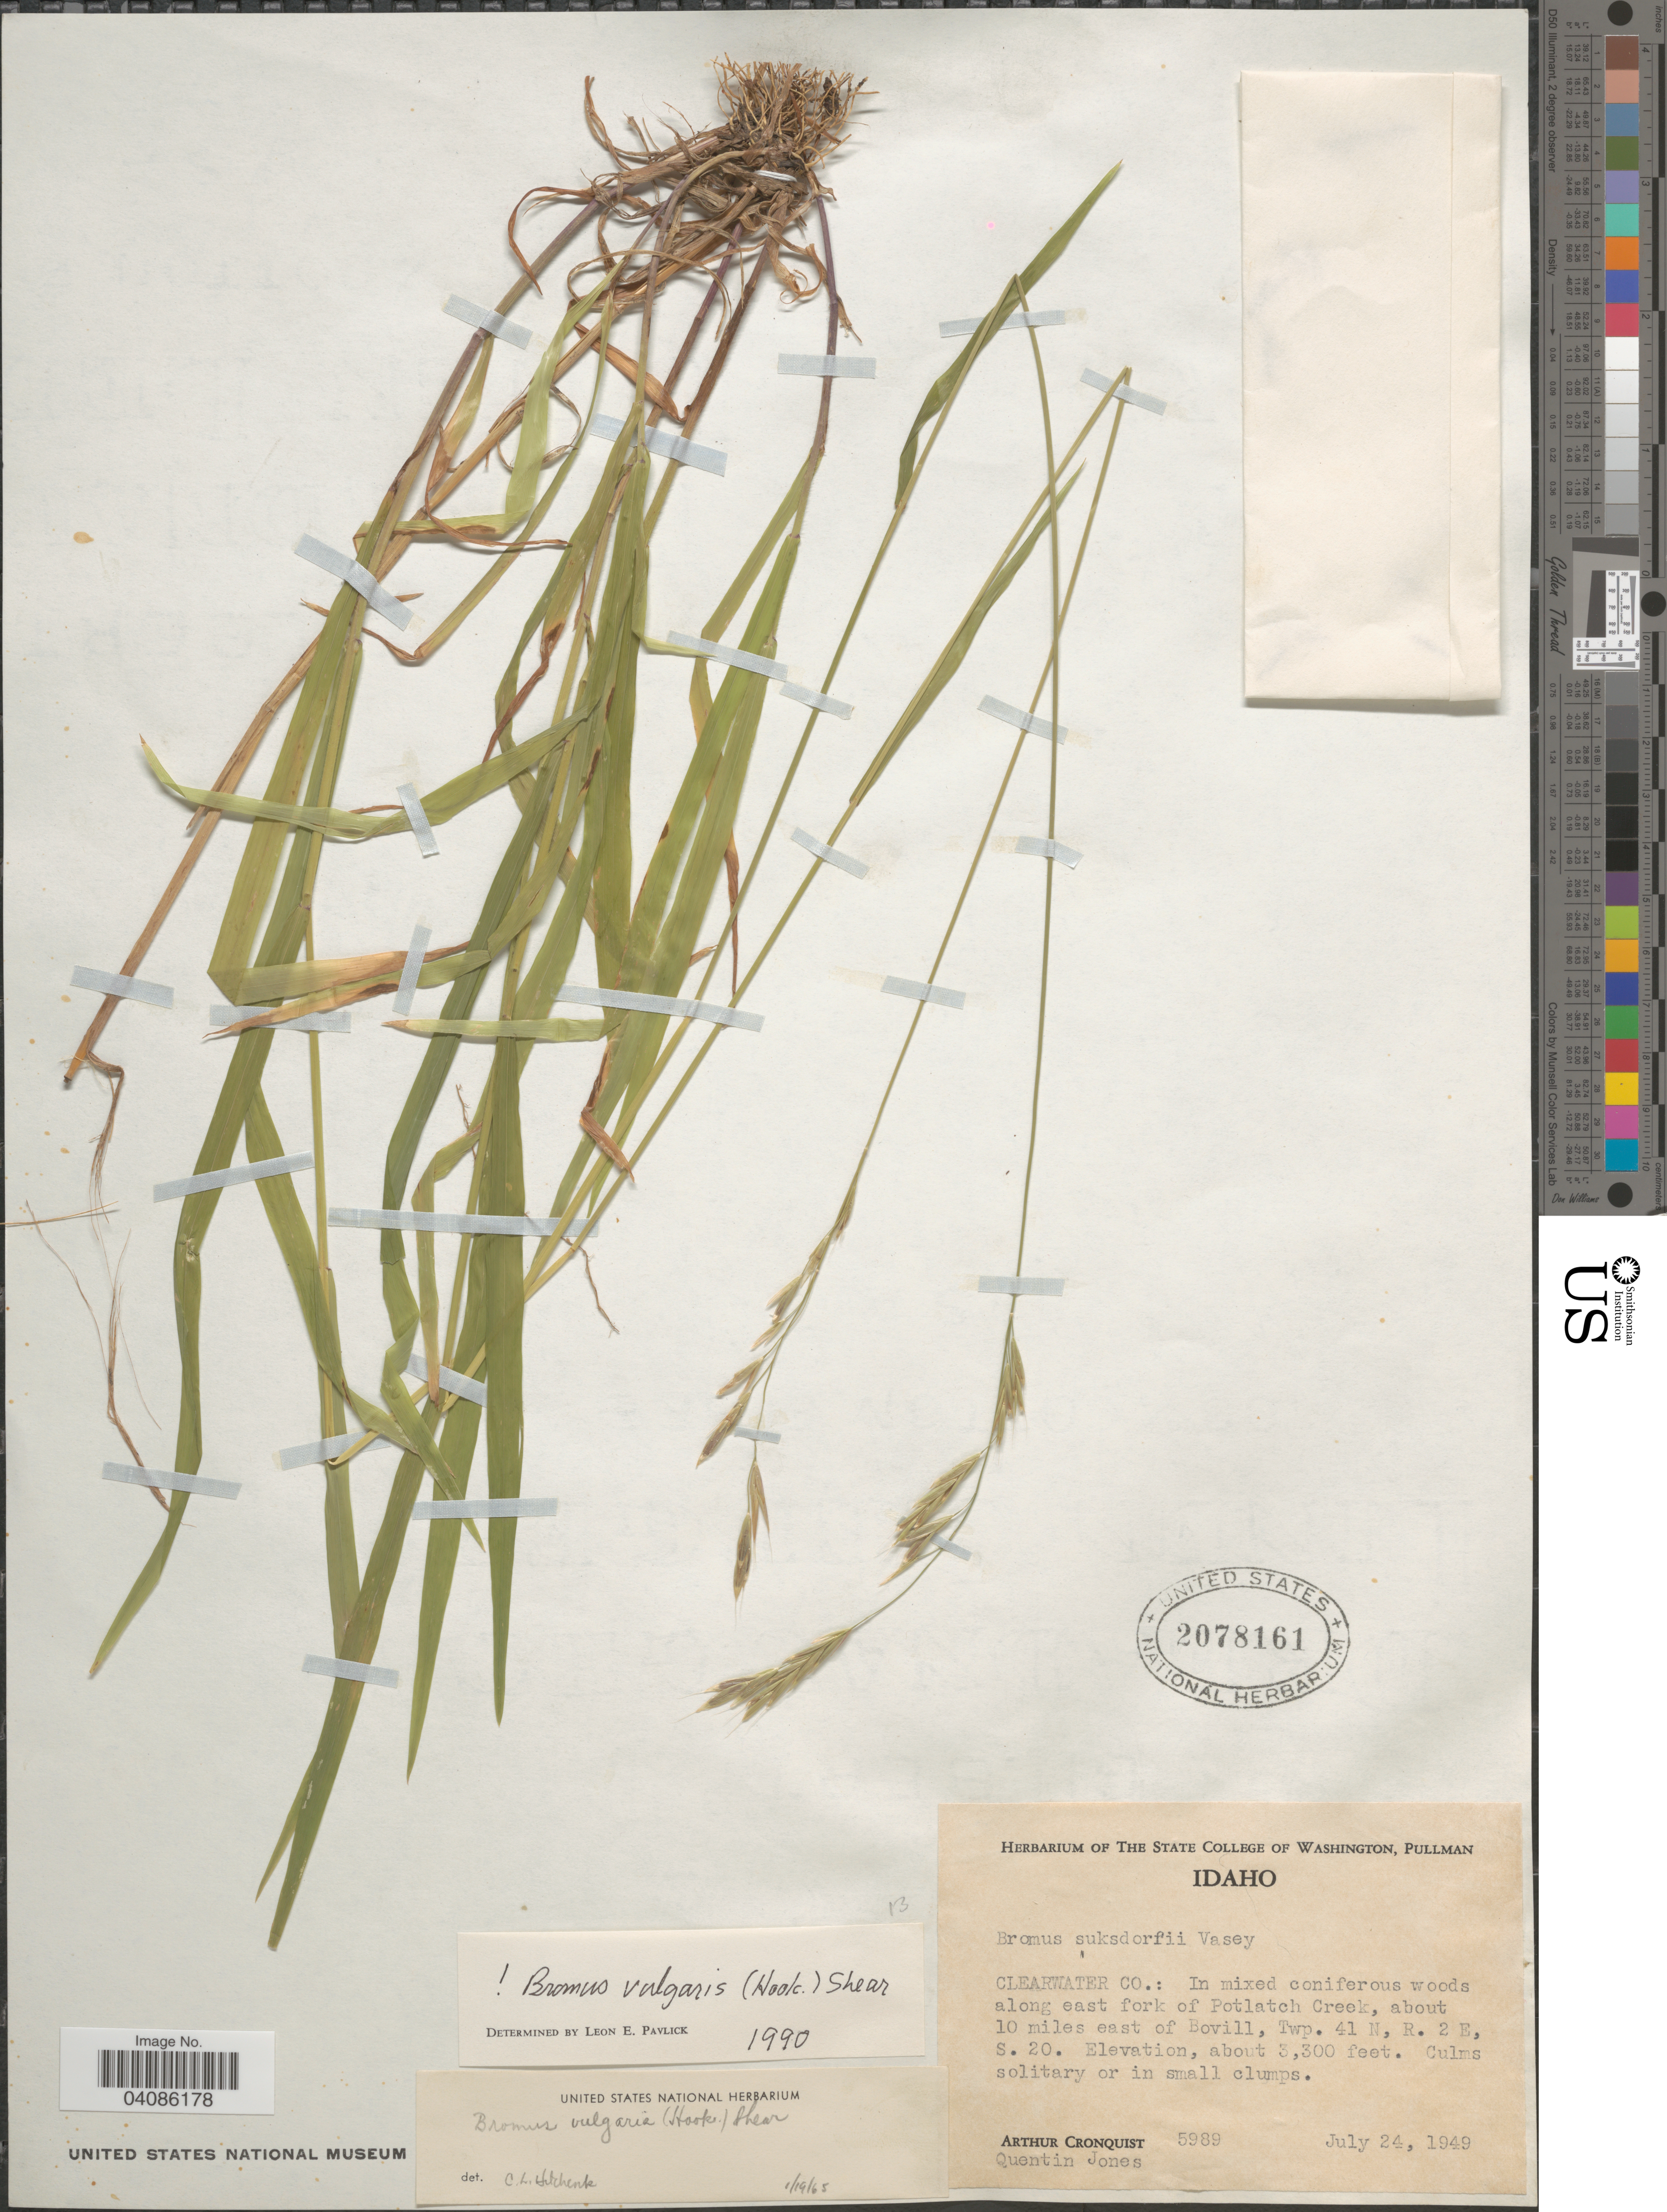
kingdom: Plantae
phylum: Tracheophyta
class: Liliopsida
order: Poales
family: Poaceae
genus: Bromus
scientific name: Bromus texensis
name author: (Shear) Hitchc.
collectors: A. J. Cronquist & Q. Jones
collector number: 5989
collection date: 1949-07-24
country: United States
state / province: Idaho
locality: Clearwater Co.: In mixed coniferous woods along east fork of Potlatch Creek, about 10 miles east of Bovill, Twp. 41 N, R. 2 E, S. 20.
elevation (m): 1006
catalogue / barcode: US 2078161